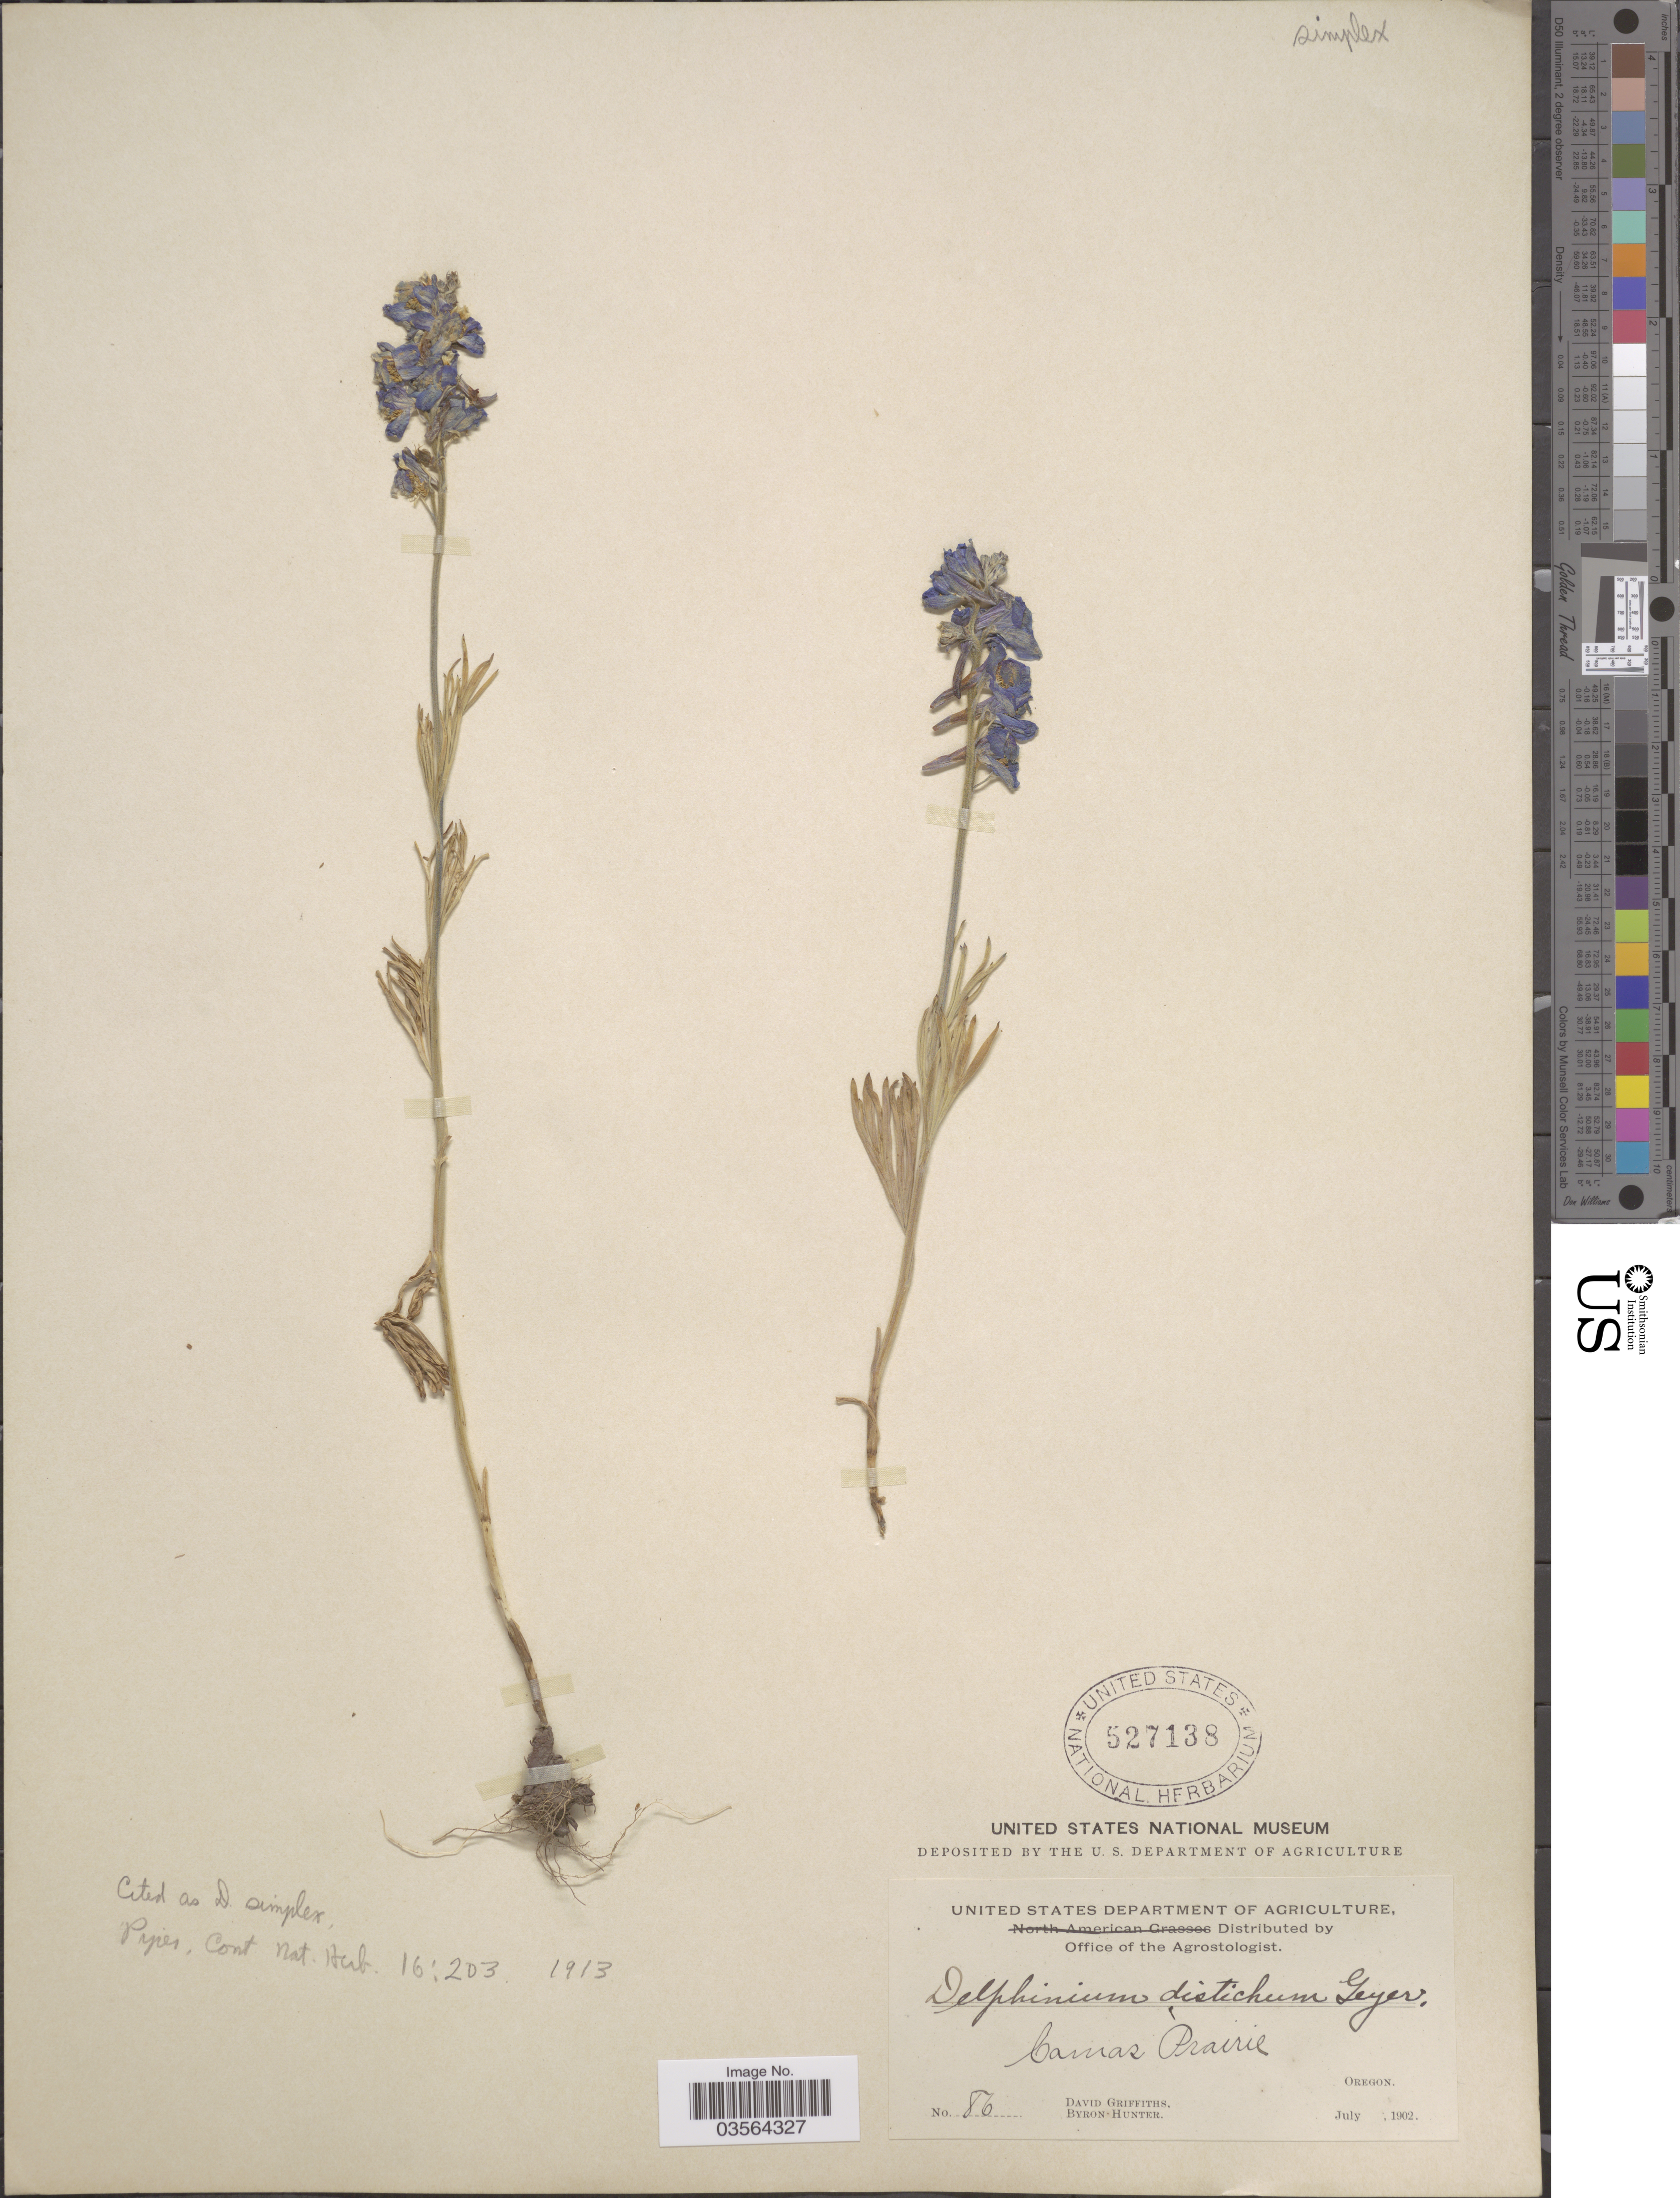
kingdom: Plantae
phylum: Tracheophyta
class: Magnoliopsida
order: Ranunculales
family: Ranunculaceae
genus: Delphinium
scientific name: Delphinium sp.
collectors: D. Griffiths & B. Hunter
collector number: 86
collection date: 1902-07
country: United States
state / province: Oregon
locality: Camas Prairie.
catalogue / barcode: US 527138